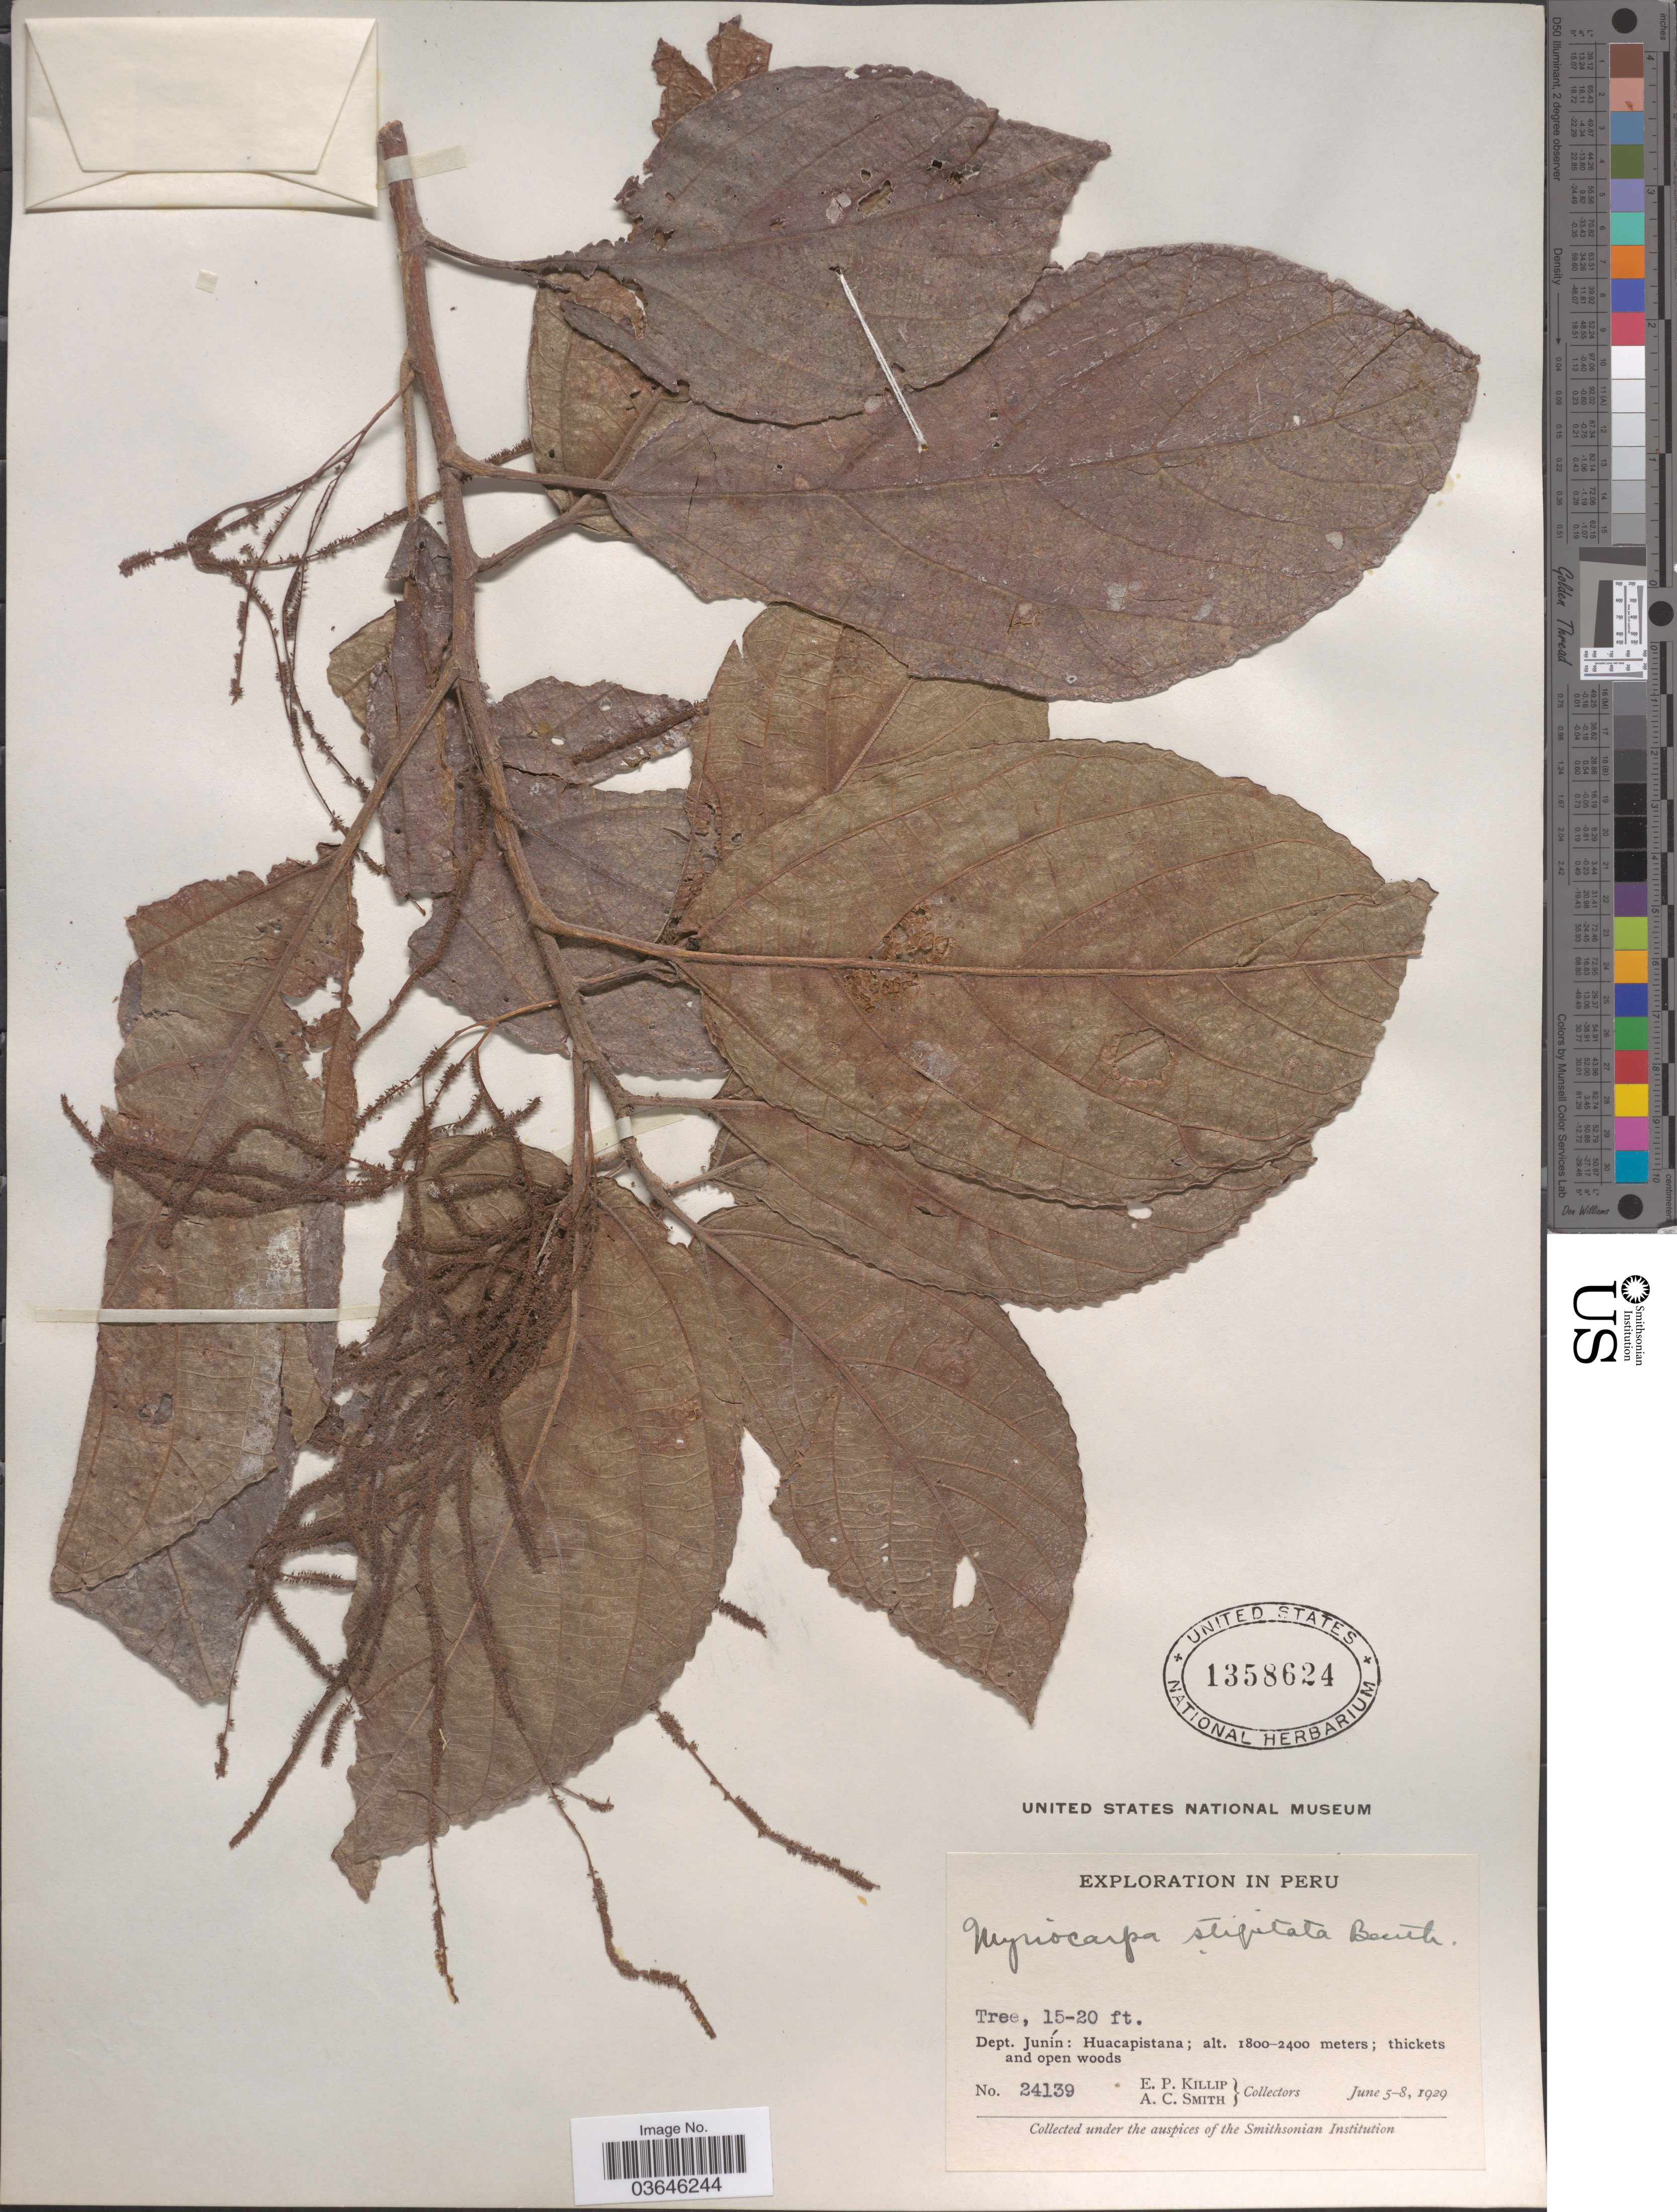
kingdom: Plantae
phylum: Tracheophyta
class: Magnoliopsida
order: Rosales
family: Urticaceae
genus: Myriocarpa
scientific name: Myriocarpa stipitata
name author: Benth.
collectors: E. P. Killip & A. C. Smith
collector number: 24139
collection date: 1929-06-05/1929-06-08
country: Peru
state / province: Junín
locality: Dept. Junín: Huacapistana.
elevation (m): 1800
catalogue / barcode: US 1358624